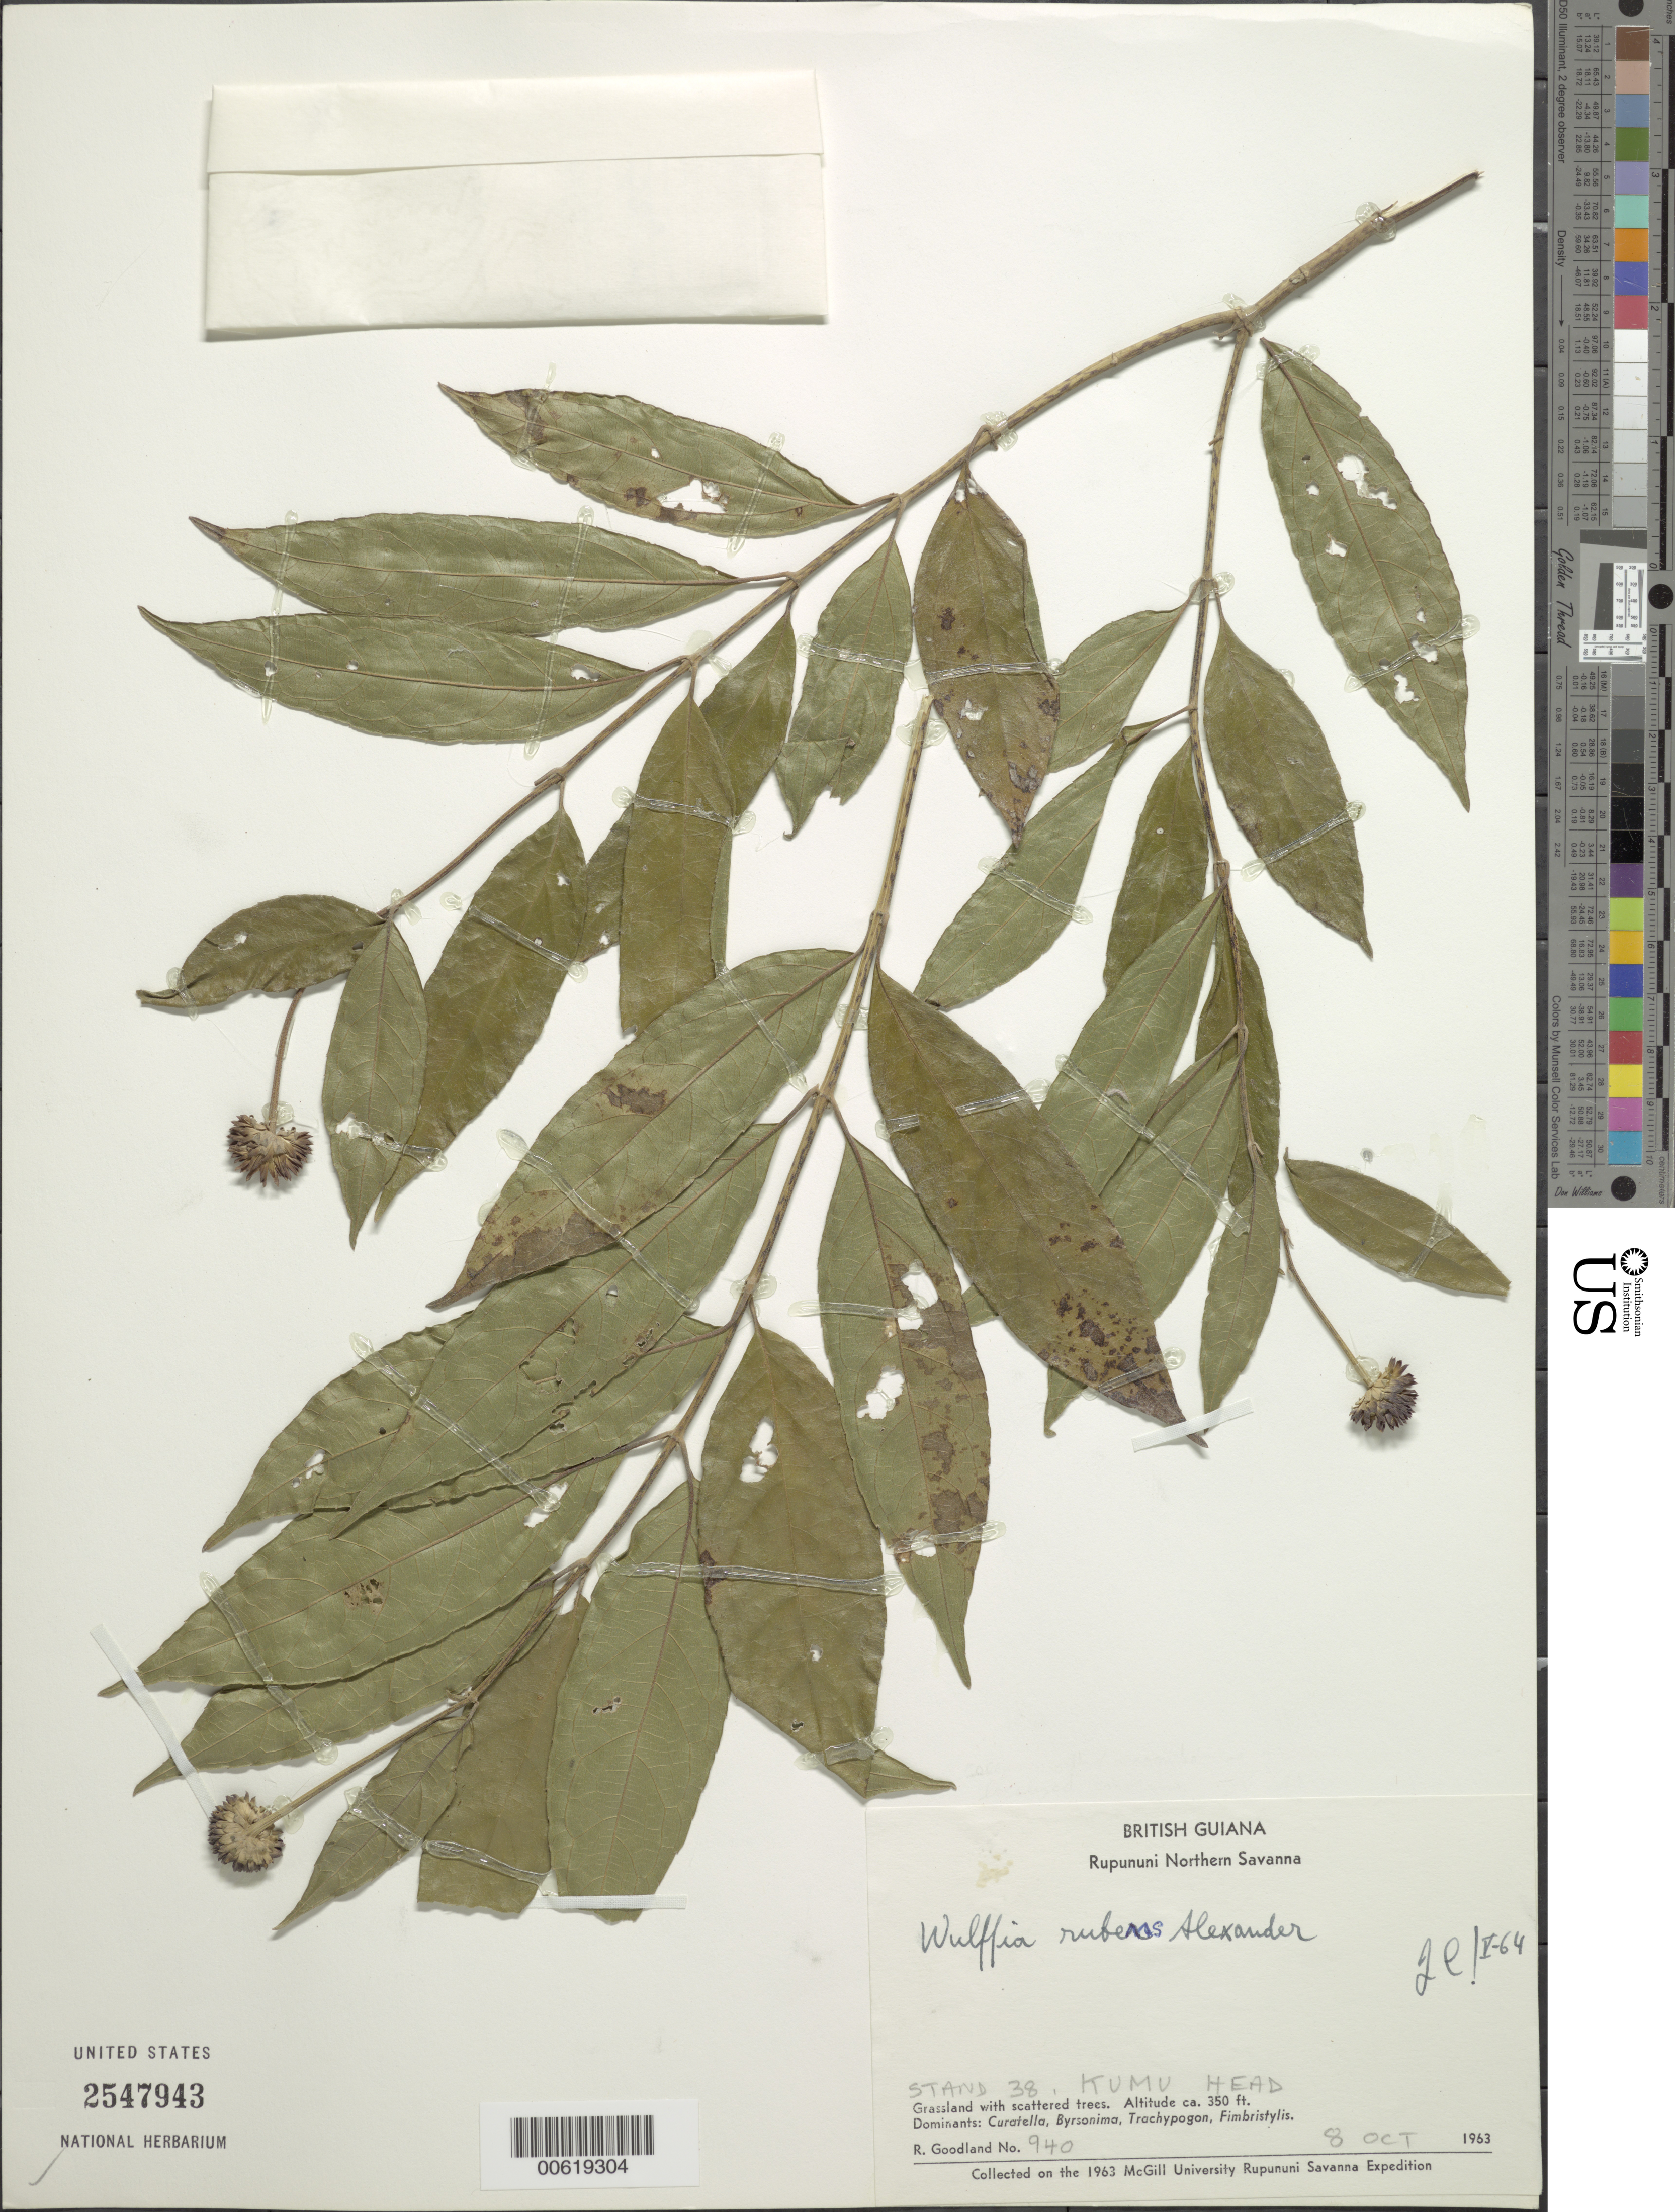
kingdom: Plantae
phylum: Tracheophyta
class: Magnoliopsida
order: Asterales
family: Asteraceae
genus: Wulffia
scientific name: Wulffia rubens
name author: Alexander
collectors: R. Goodland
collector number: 940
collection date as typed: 8-Oct-63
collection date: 1963-10-08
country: Guyana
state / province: U. Takutu-U. Essequibo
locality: Rupununi Northern Savanna, Kumu Head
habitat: Grassland with scattered trees. Dominants: Curatella, Byrsonima, Trachypogon, Fimbristylis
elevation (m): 107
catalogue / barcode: US 2547943